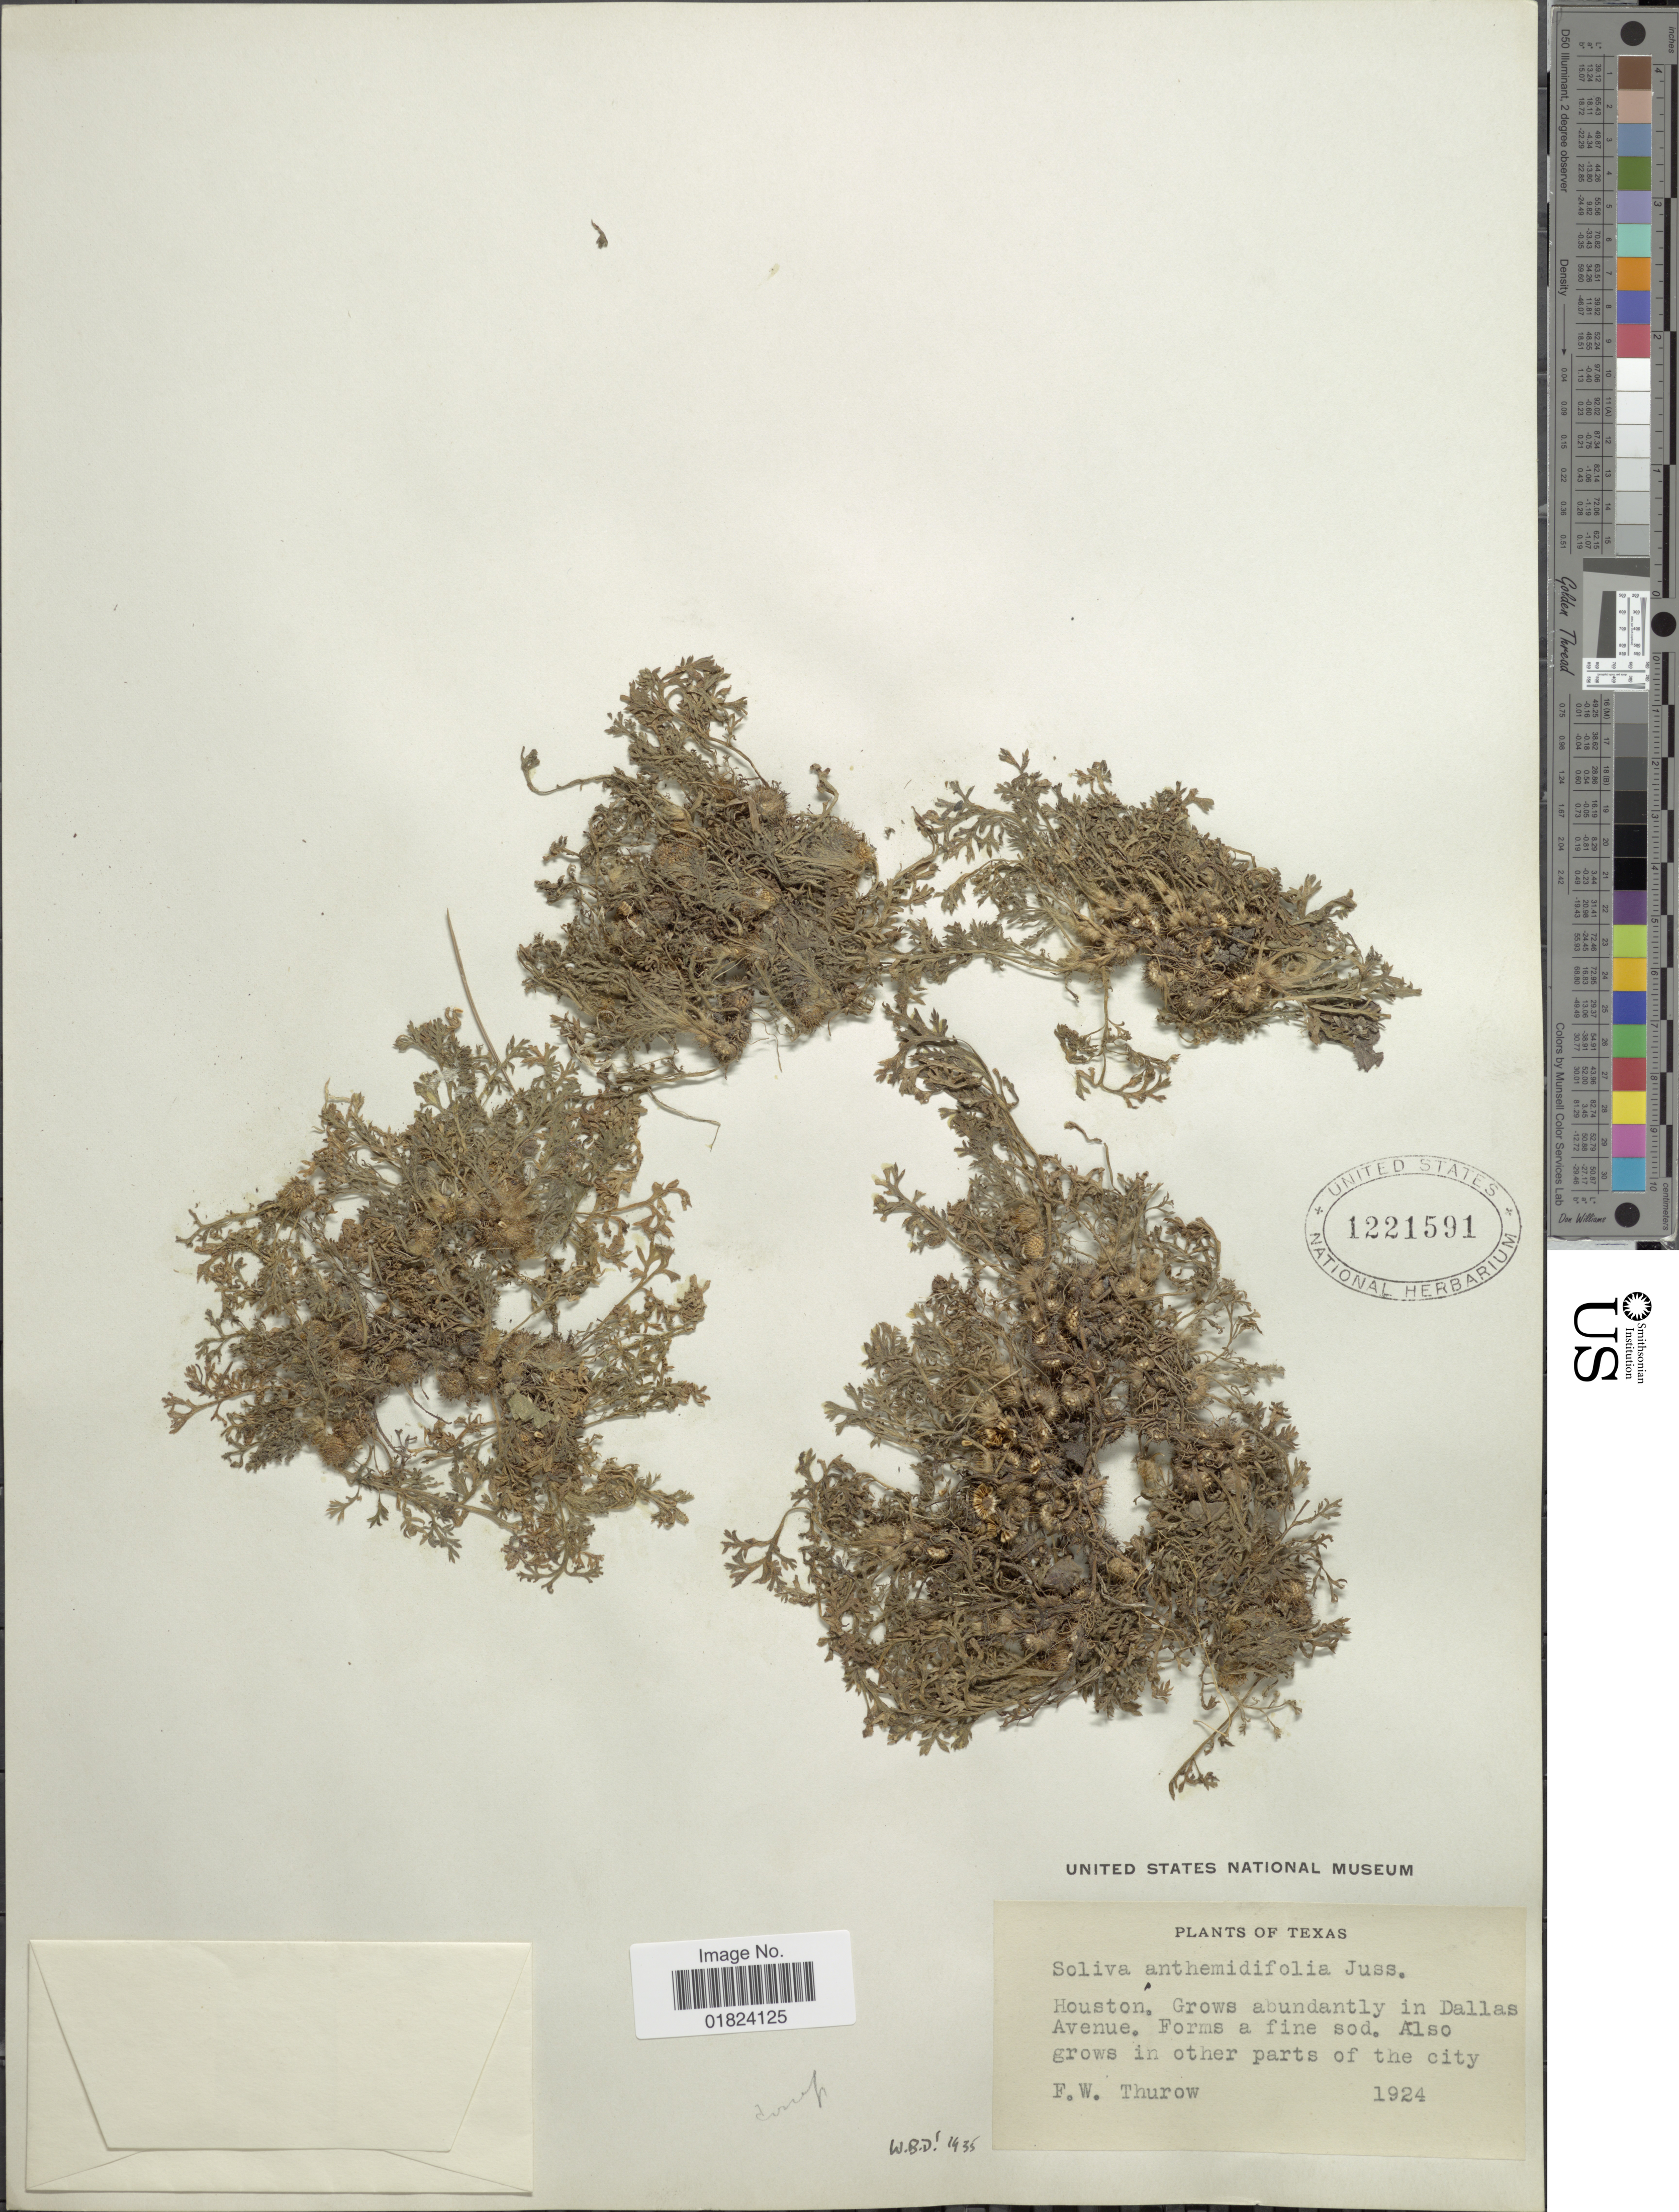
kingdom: Plantae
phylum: Tracheophyta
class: Magnoliopsida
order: Asterales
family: Asteraceae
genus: Soliva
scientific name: Soliva anthemifolia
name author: (Juss.) Sweet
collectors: F. W. Thurow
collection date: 1924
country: United States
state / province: Texas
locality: Houston, grows abundantly in Dallas Avenue, also in other parts of the City.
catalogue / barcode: US 1221591